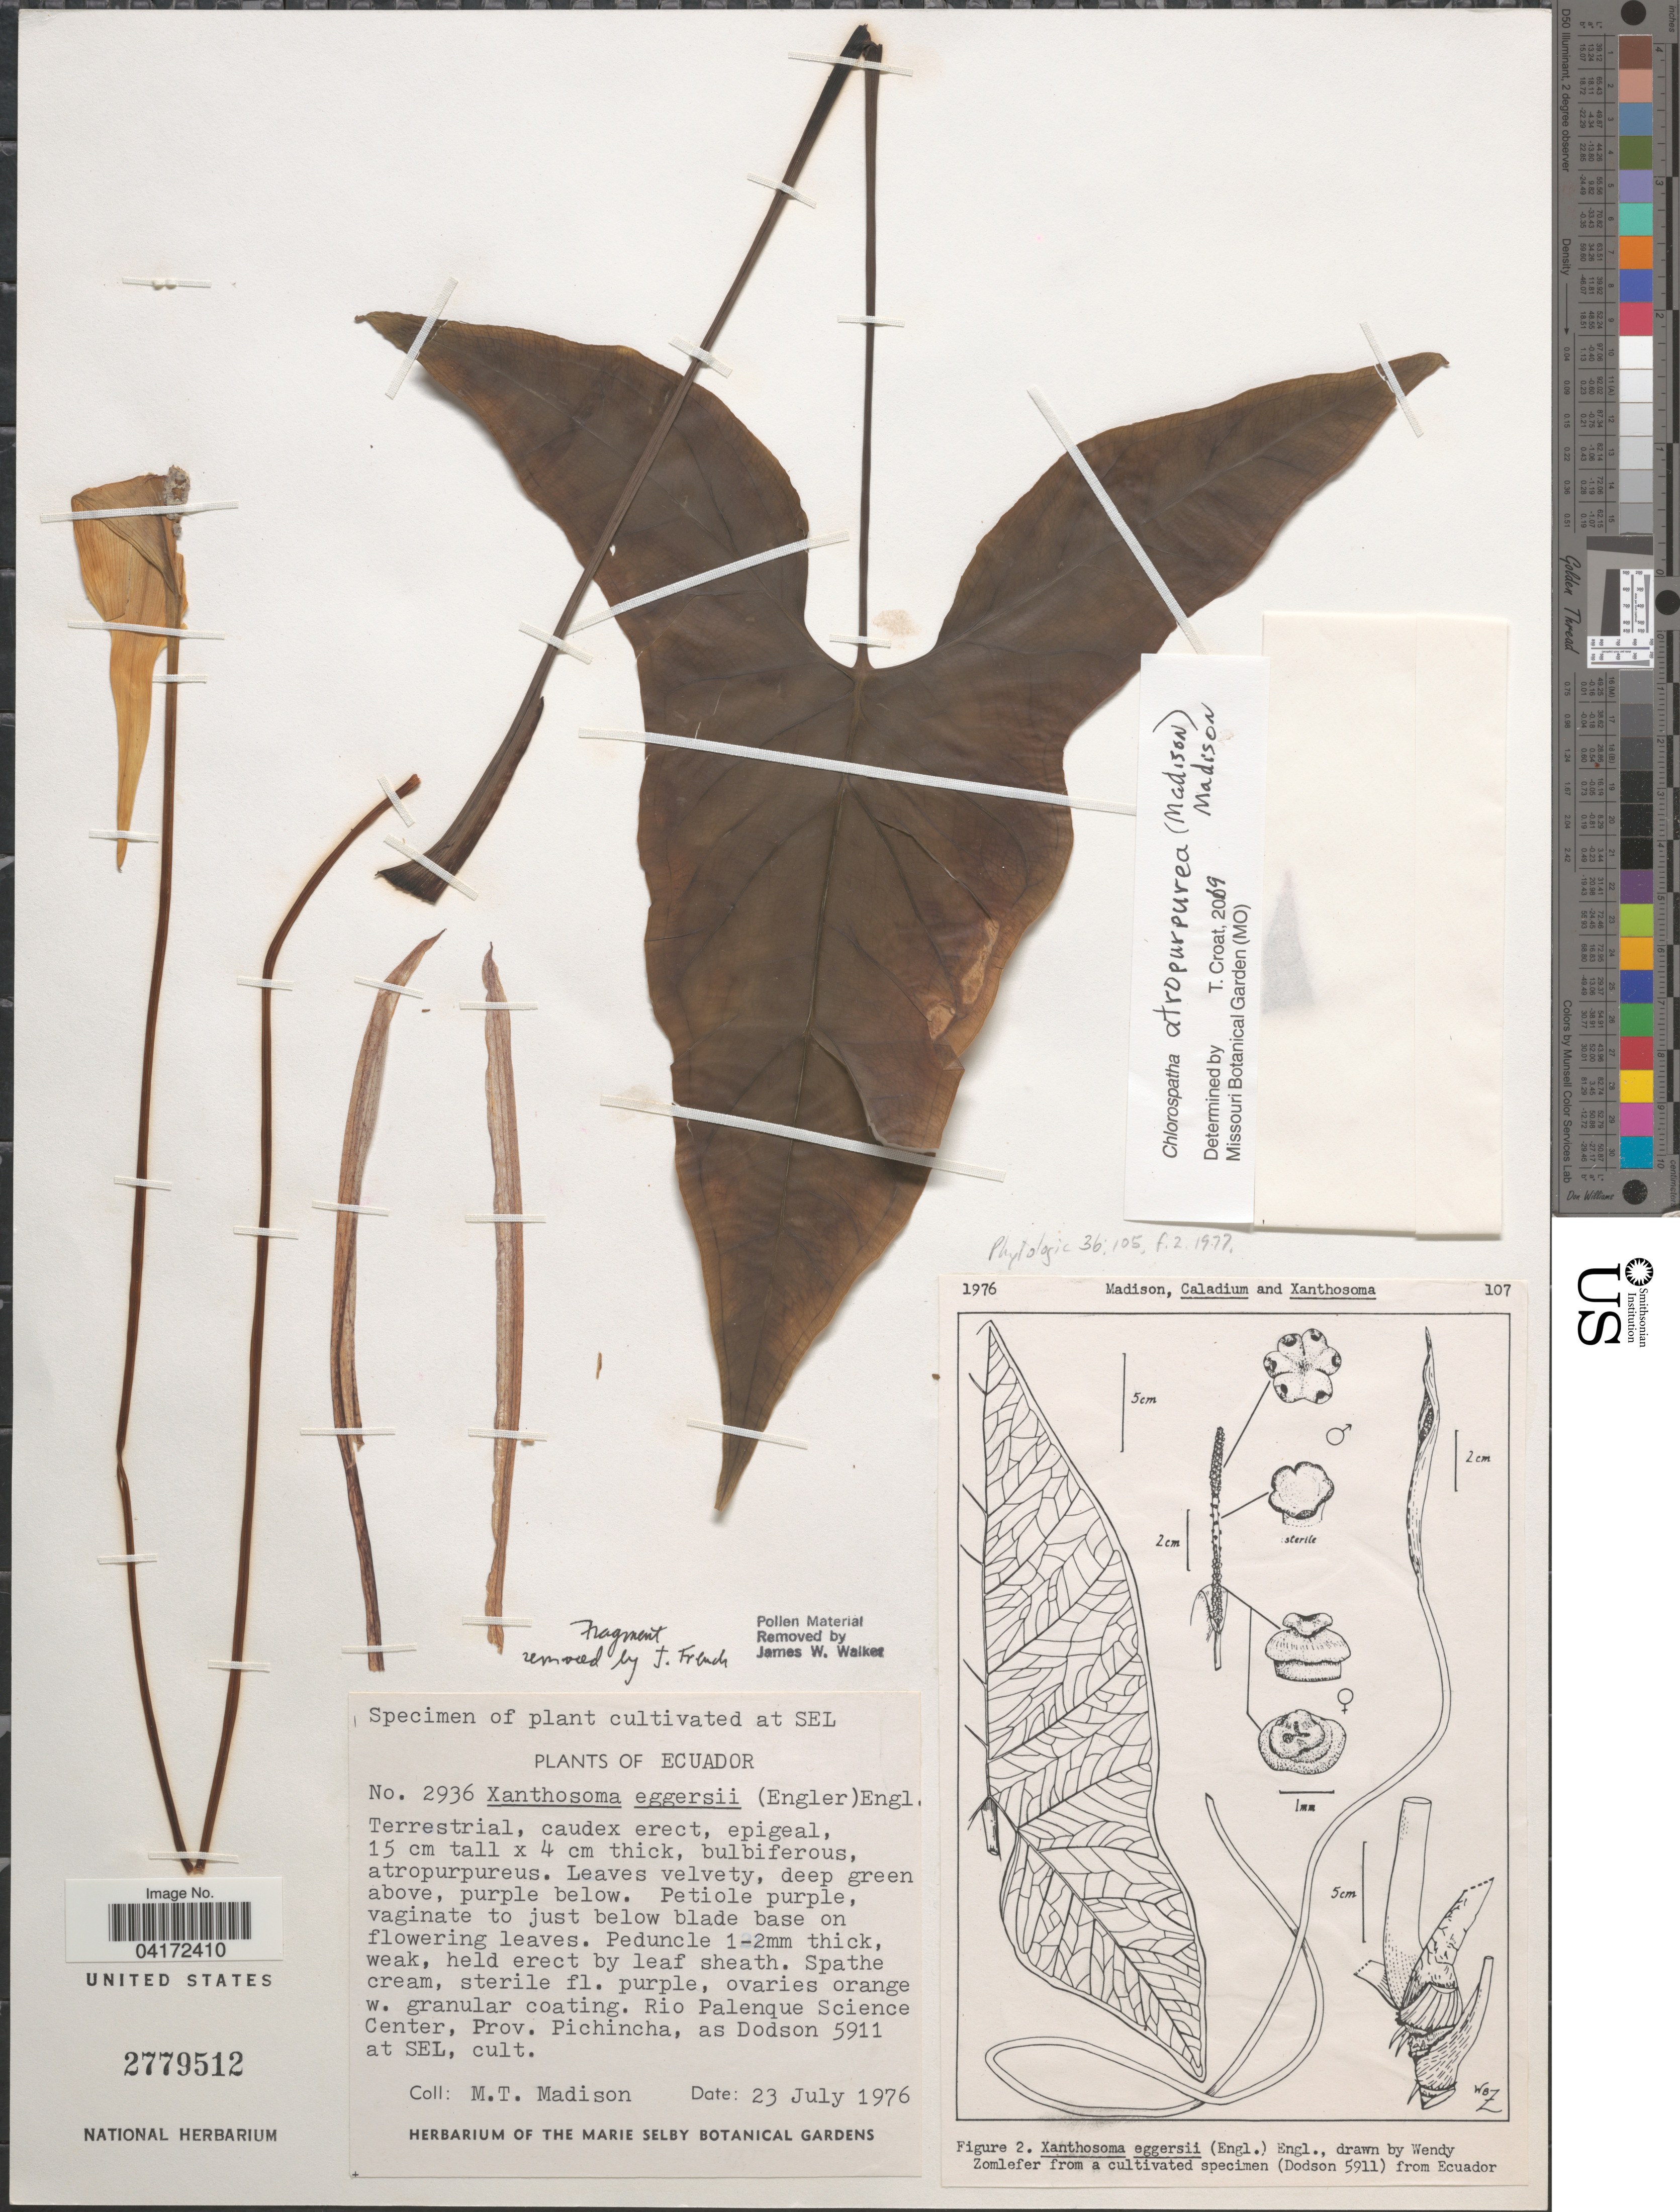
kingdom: Plantae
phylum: Tracheophyta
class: Liliopsida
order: Alismatales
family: Araceae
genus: Chlorospatha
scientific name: Chlorospatha atropurpurea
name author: (Madison) Madison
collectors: M. T. Madison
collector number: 5911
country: Ecuador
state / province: Pichincha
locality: Rio Palenque Science Center. Cultivated at SEL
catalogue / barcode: US 2779512